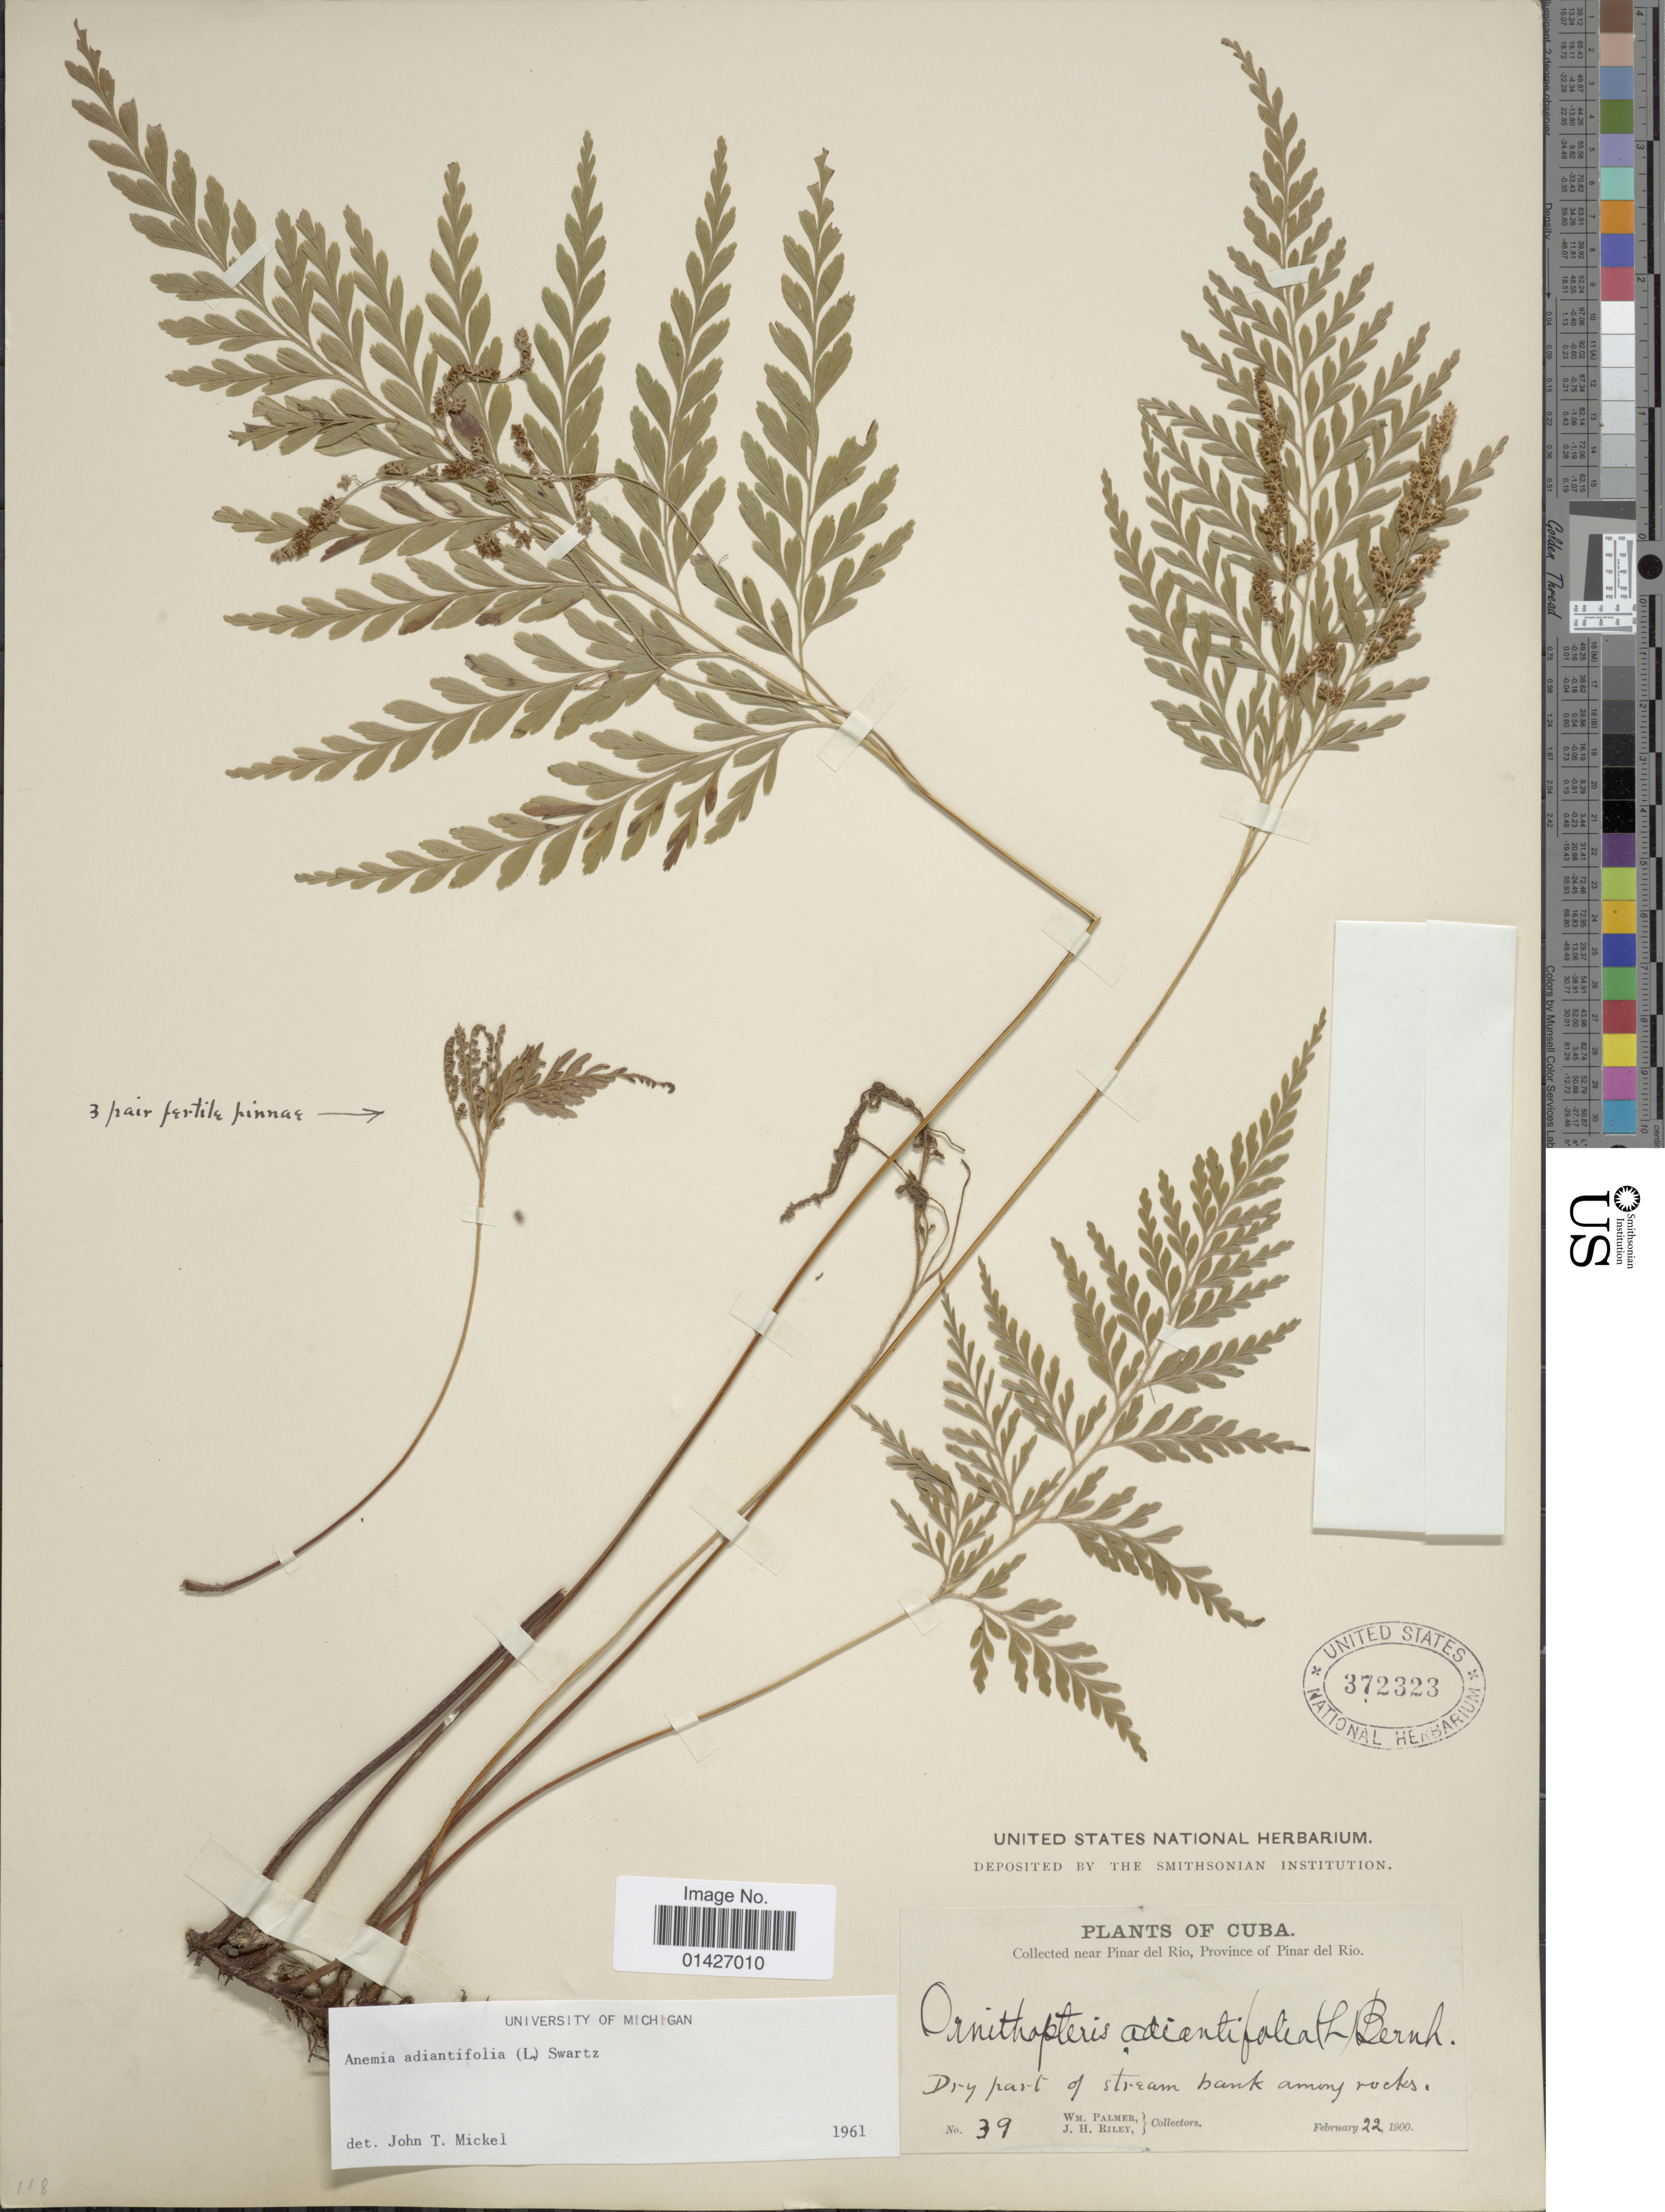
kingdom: Plantae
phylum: Tracheophyta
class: Polypodiopsida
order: Schizaeales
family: Anemiaceae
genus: Anemia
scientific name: Anemia adiantifolia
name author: (L.) Sw.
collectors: W. Palmer & J. H. Riley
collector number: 39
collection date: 1900-02-22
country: Cuba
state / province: Pinar del Río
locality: Near Pinar del Rio, Province of Pinar del Rio. Dry part of stream bank among rocks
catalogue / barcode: US 372323